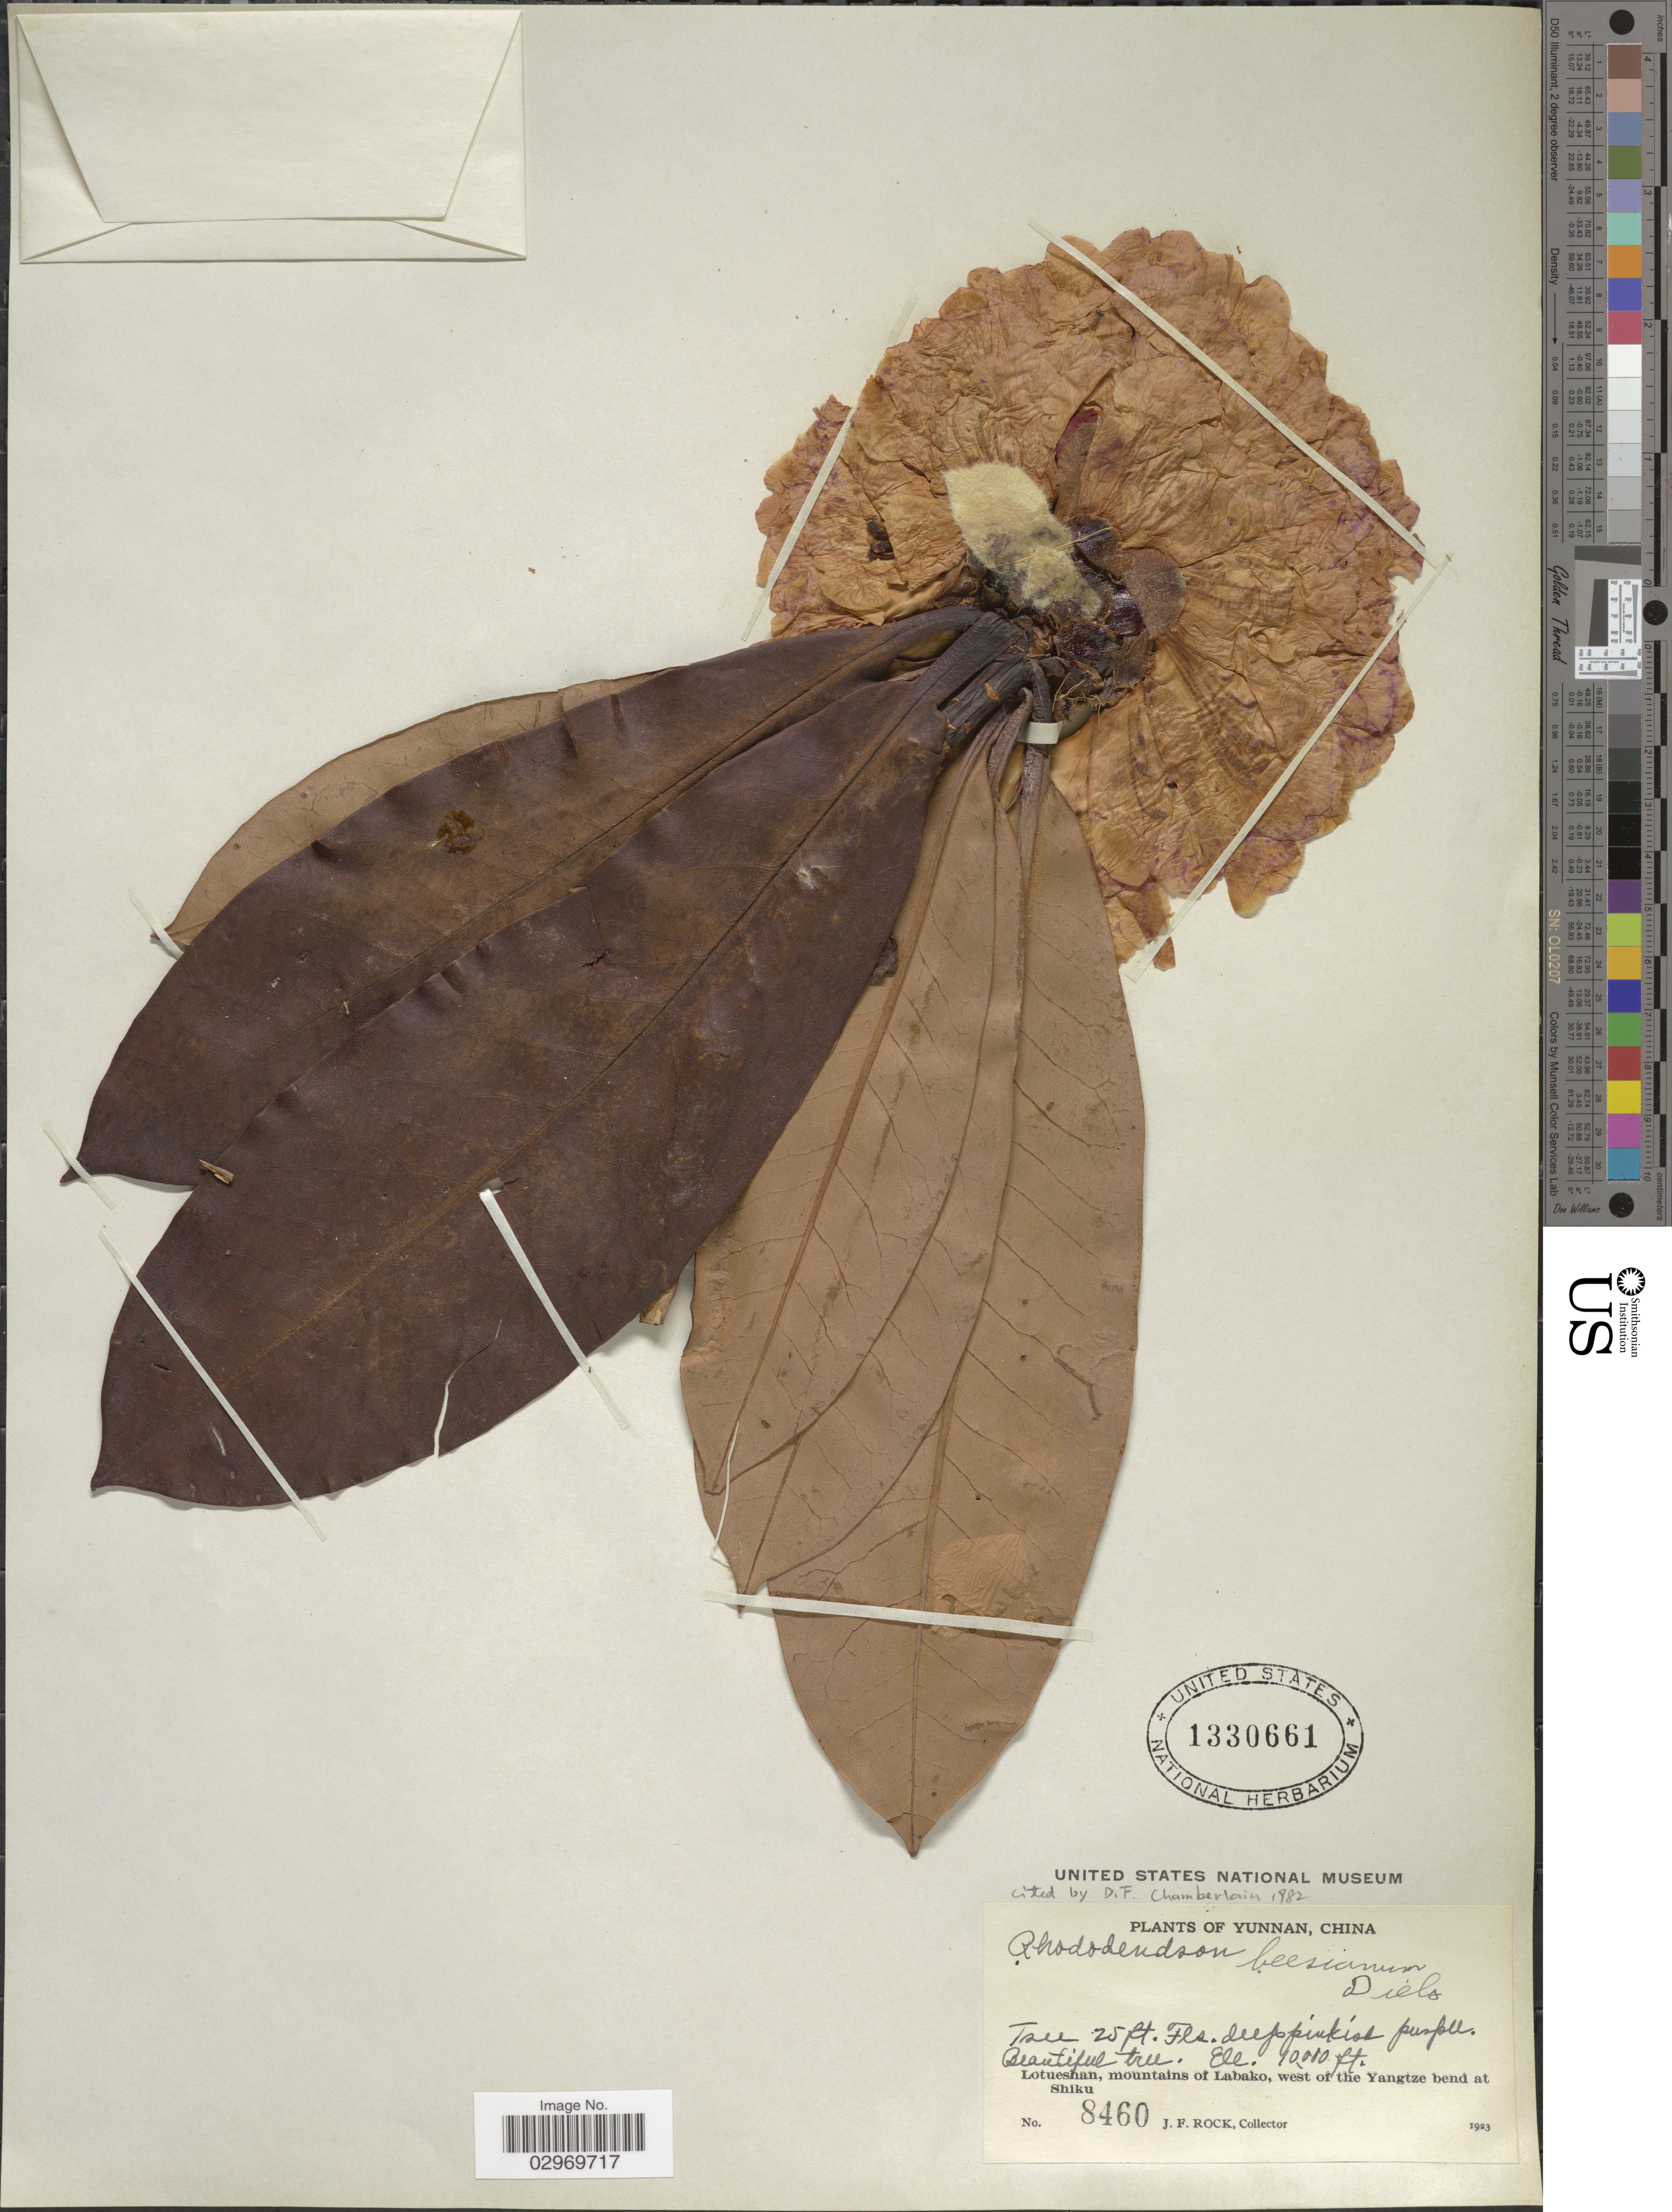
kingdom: Plantae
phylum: Tracheophyta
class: Magnoliopsida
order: Ericales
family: Ericaceae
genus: Rhododendron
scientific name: Rhododendron beesianum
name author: Diels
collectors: J. Rock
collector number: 8460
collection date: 1923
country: China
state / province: Yunnan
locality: Lotueshan, mountains of Labako, west of the Yangtze bend at Shiku.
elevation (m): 3048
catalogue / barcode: US 1330661